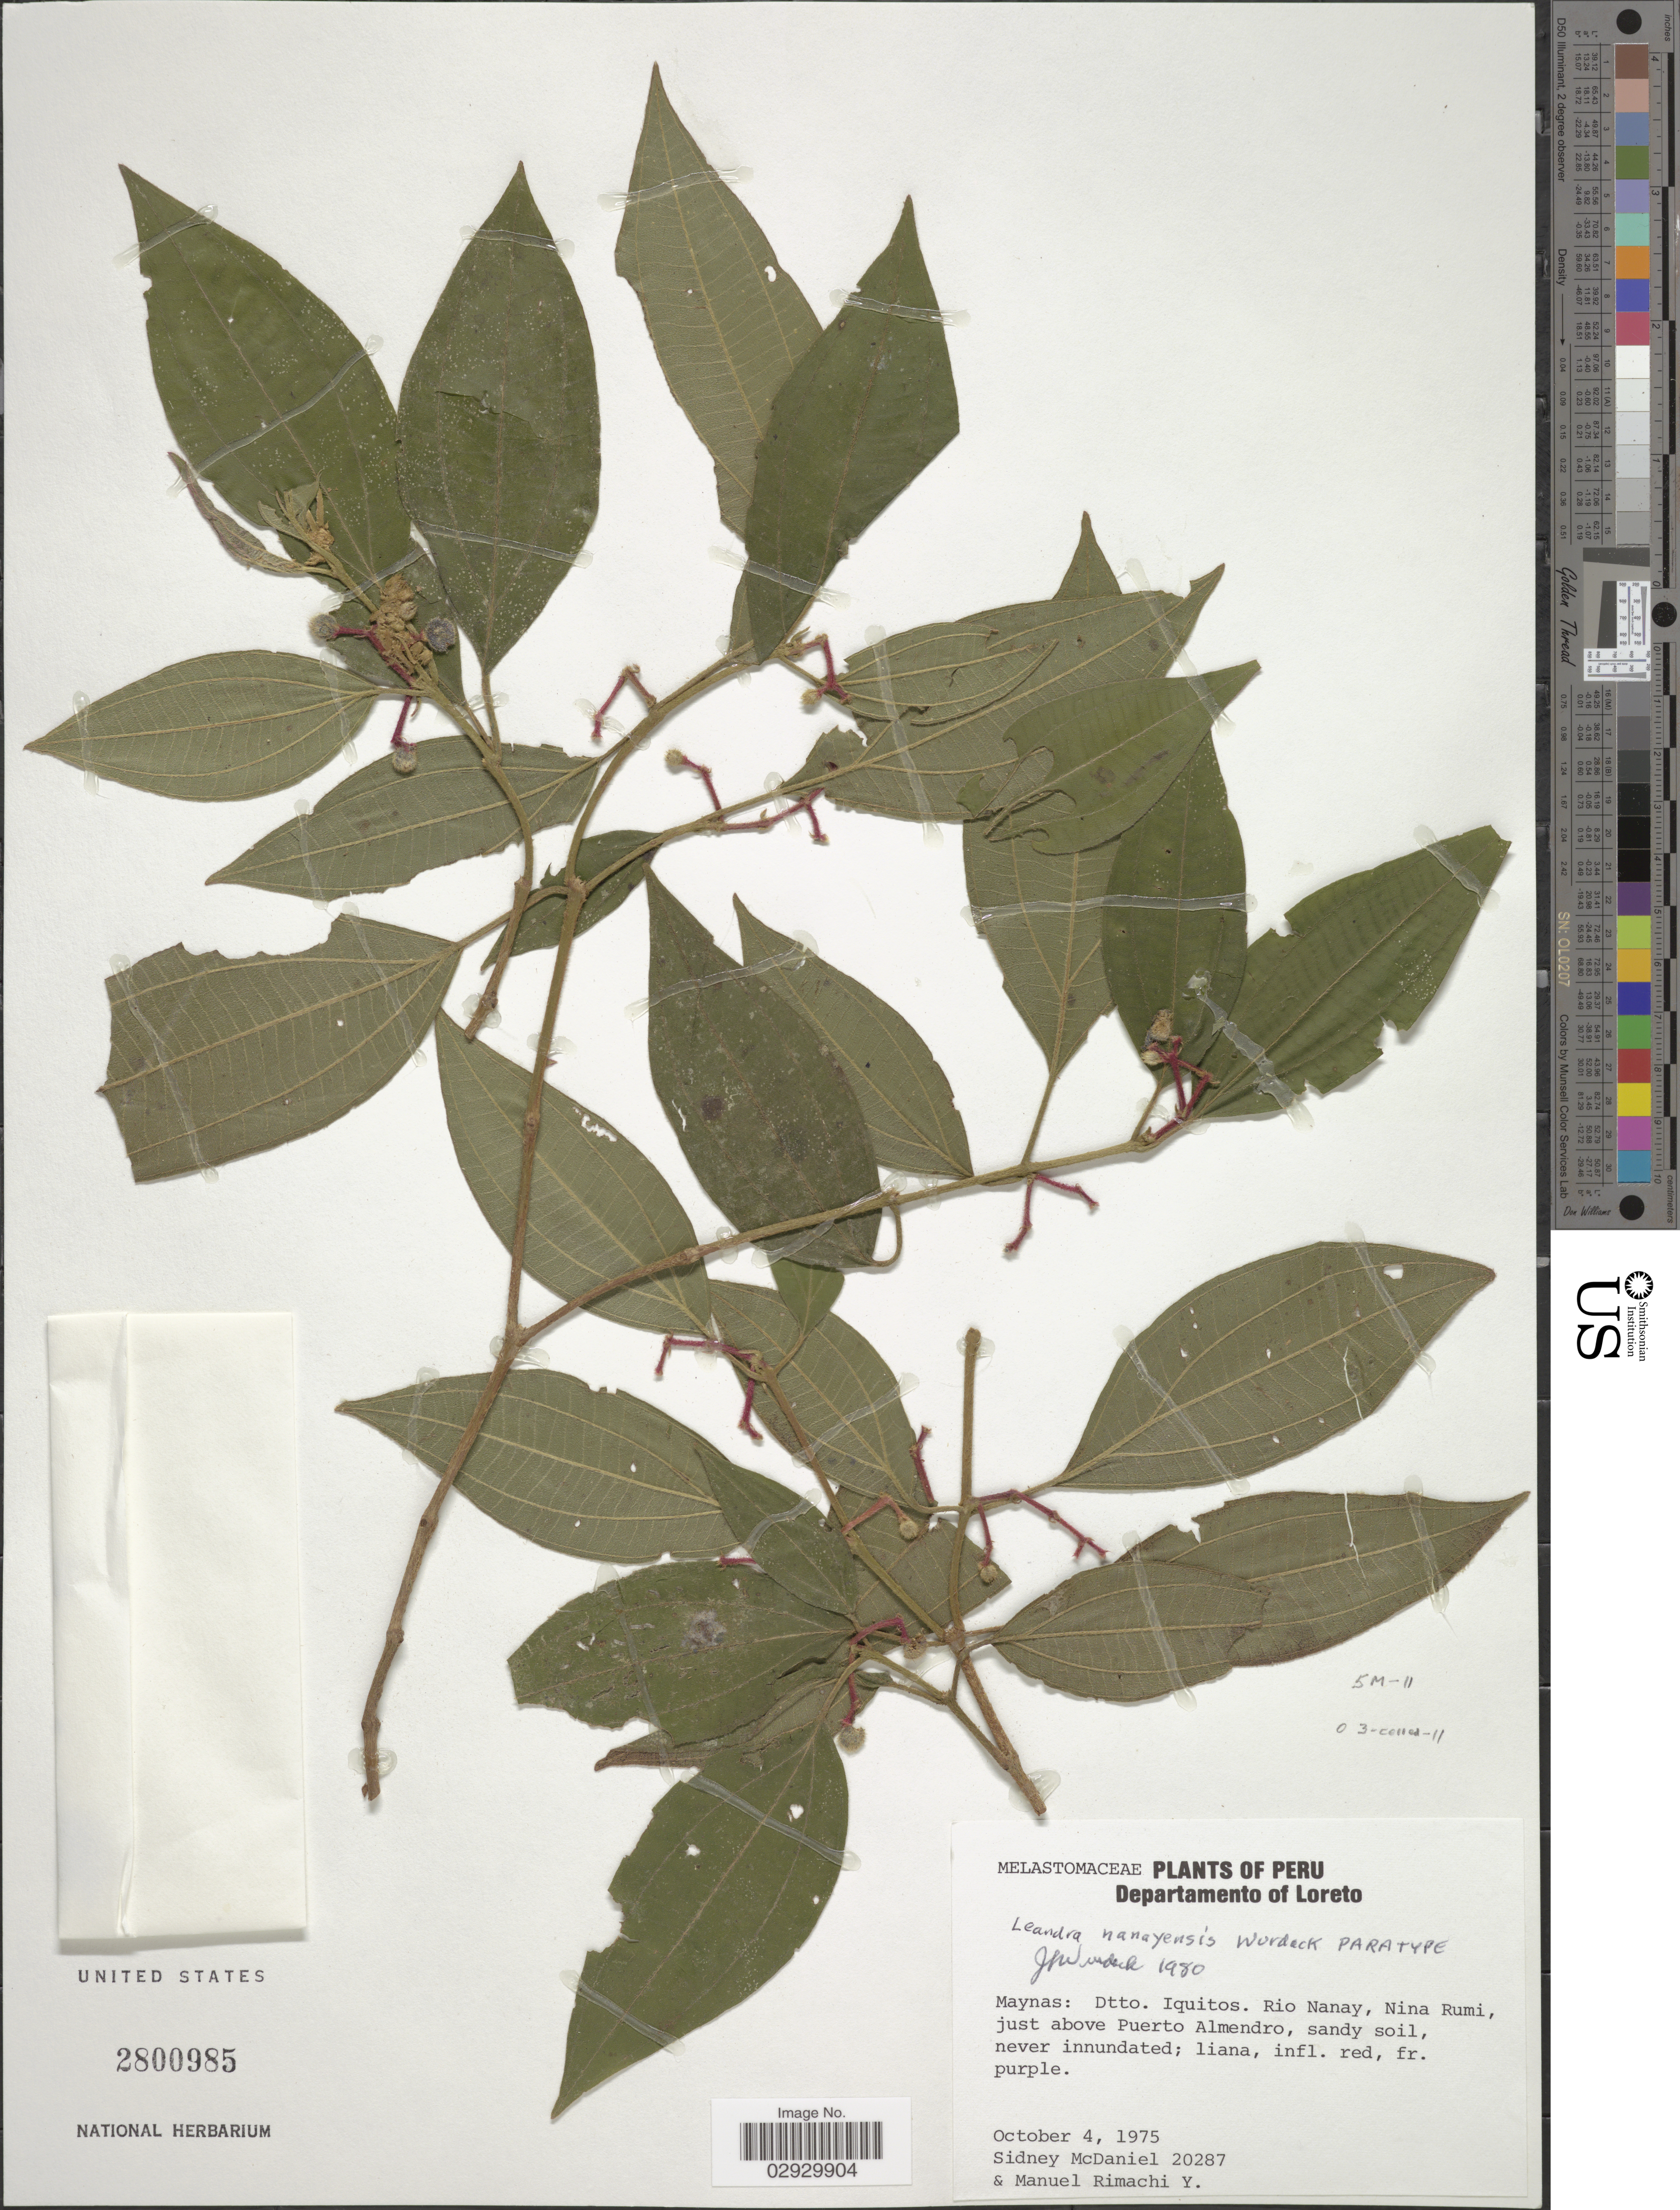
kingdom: Plantae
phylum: Tracheophyta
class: Magnoliopsida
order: Myrtales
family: Melastomataceae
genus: Leandra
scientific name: Leandra nanayensis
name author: Wurdack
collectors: S. McDaniel & M. Rimachi Y.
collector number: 20287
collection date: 1975-10-04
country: Peru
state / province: Loreto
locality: Departamento of Loreto, Maynas: Dtto. Iquitos. Rio Nanay, Nina Rumi, just above Puerto Almendro.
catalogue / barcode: US 2800985